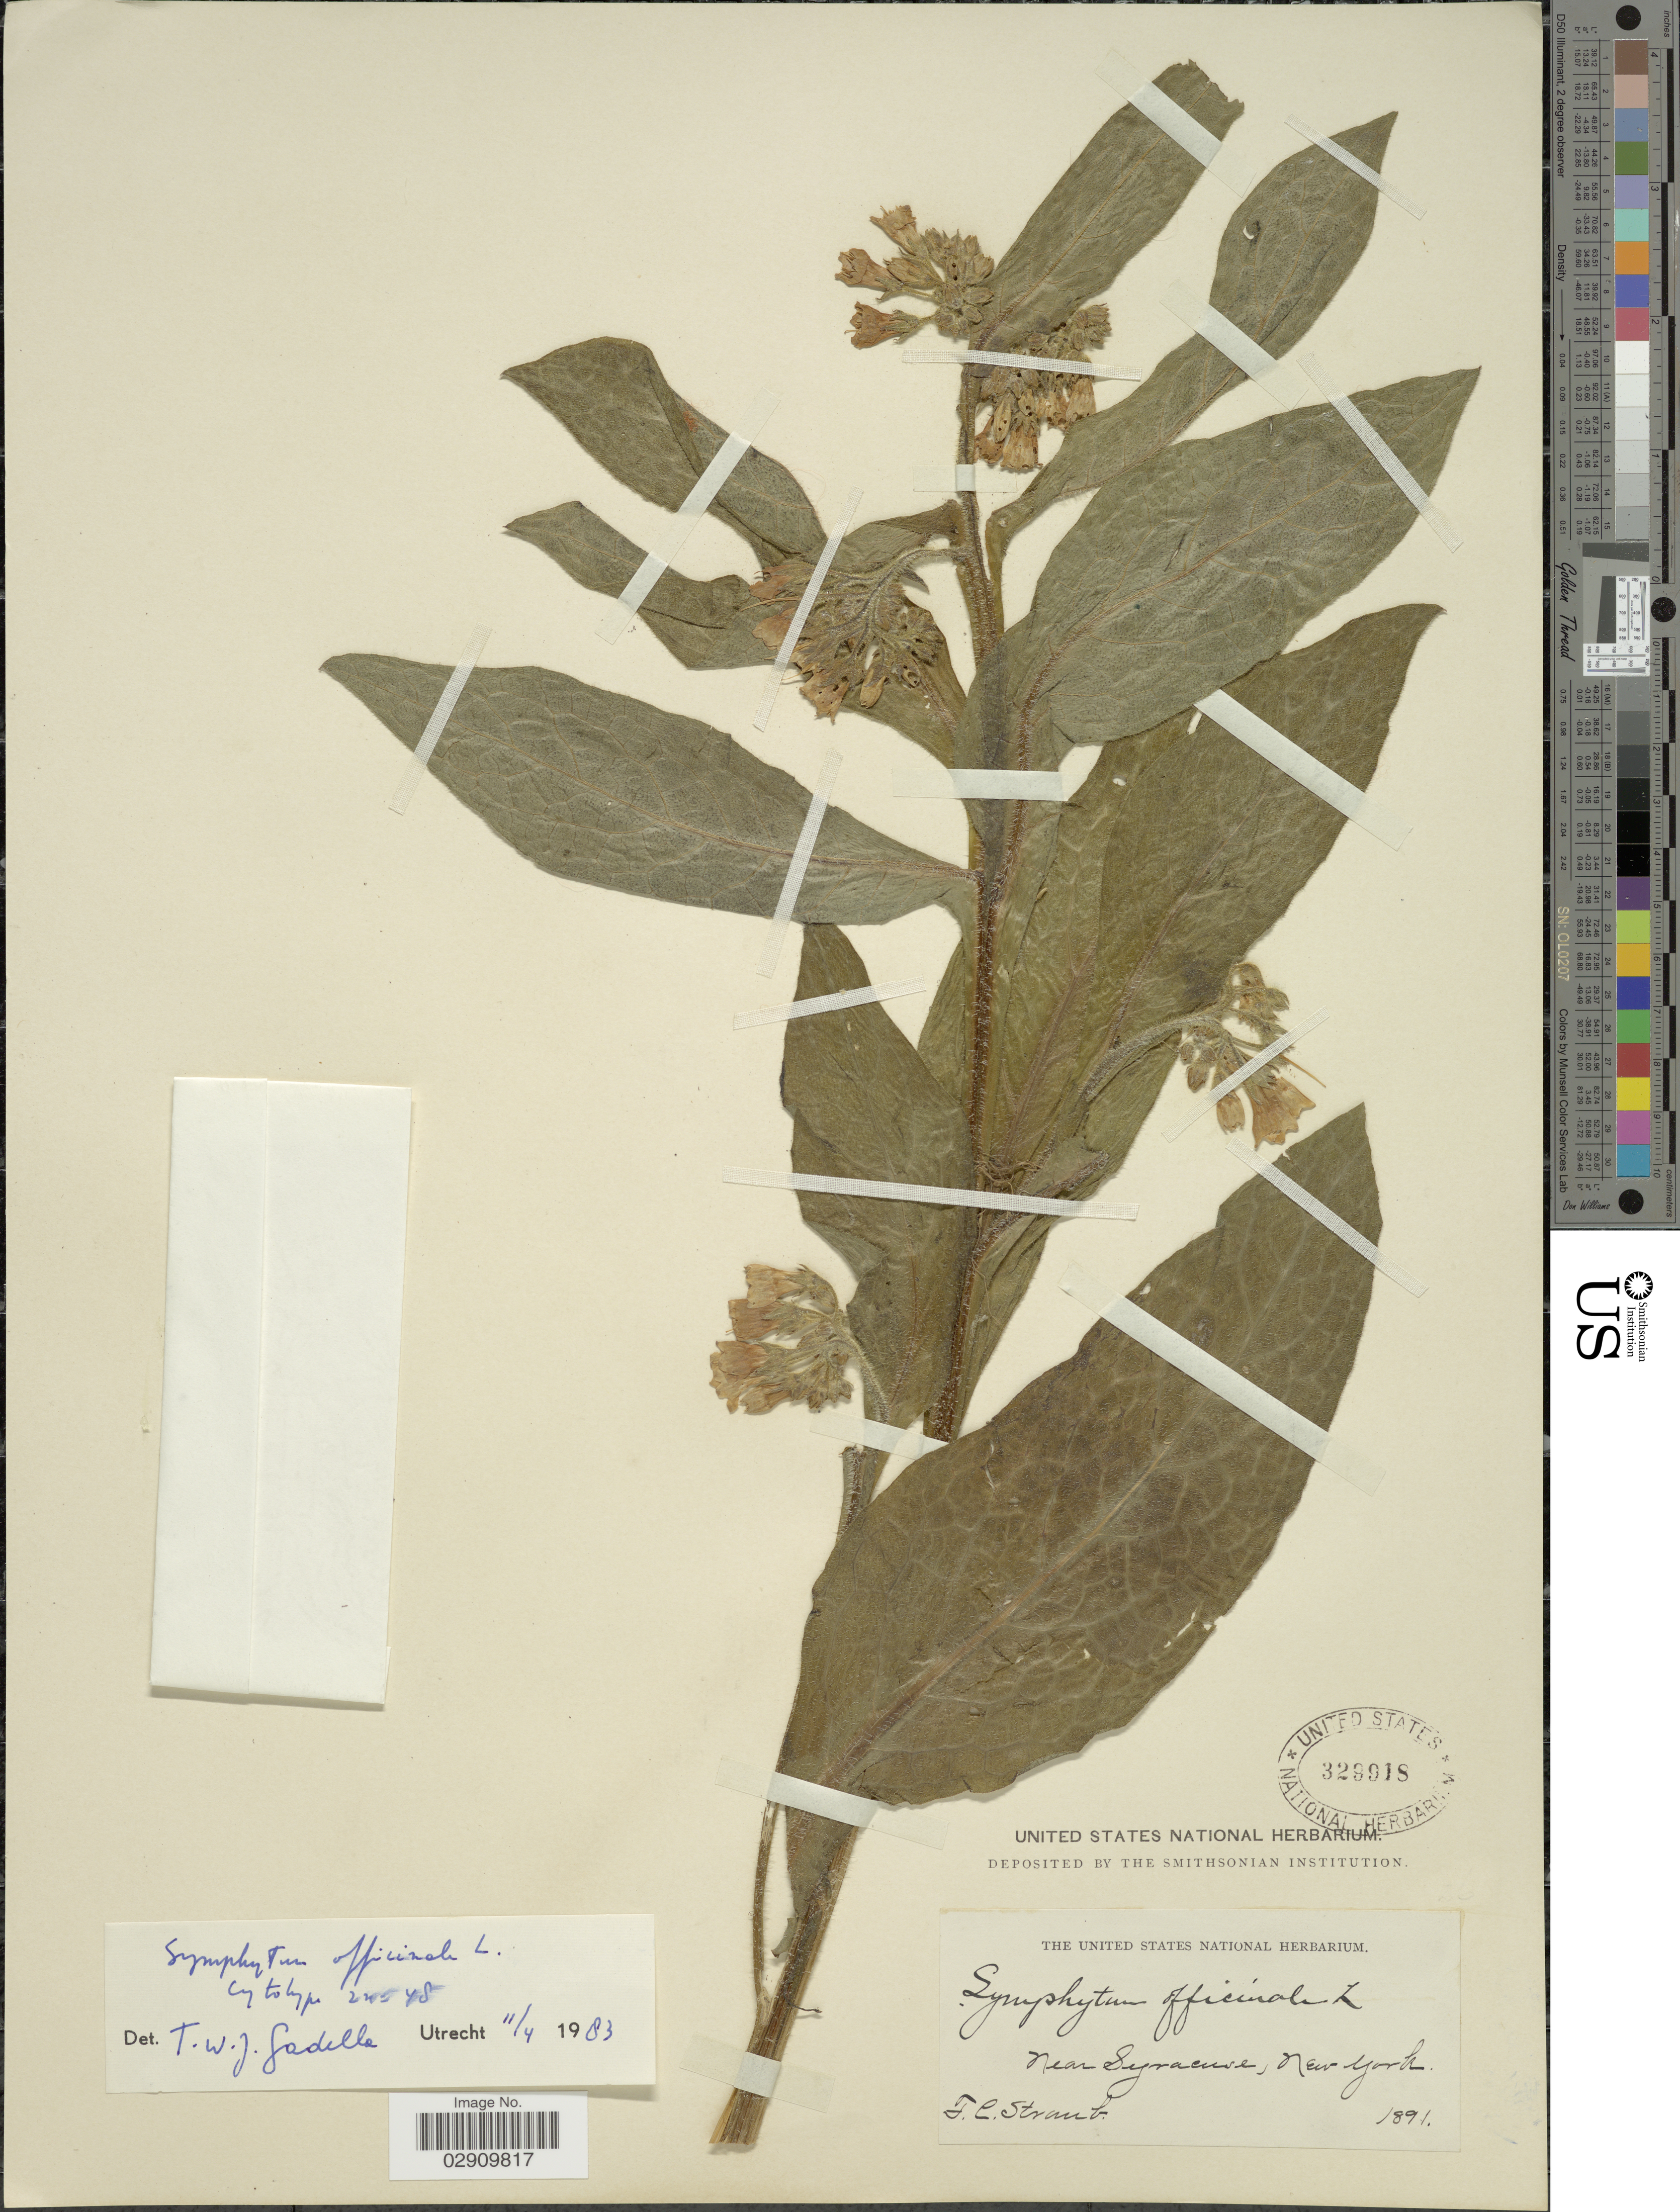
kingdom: Plantae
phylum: Tracheophyta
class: Magnoliopsida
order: Boraginales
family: Boraginaceae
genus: Symphytum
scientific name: Symphytum officinale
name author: L.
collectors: F. Straub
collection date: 1891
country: United States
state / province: New York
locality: Near Syracuse.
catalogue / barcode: US 329918